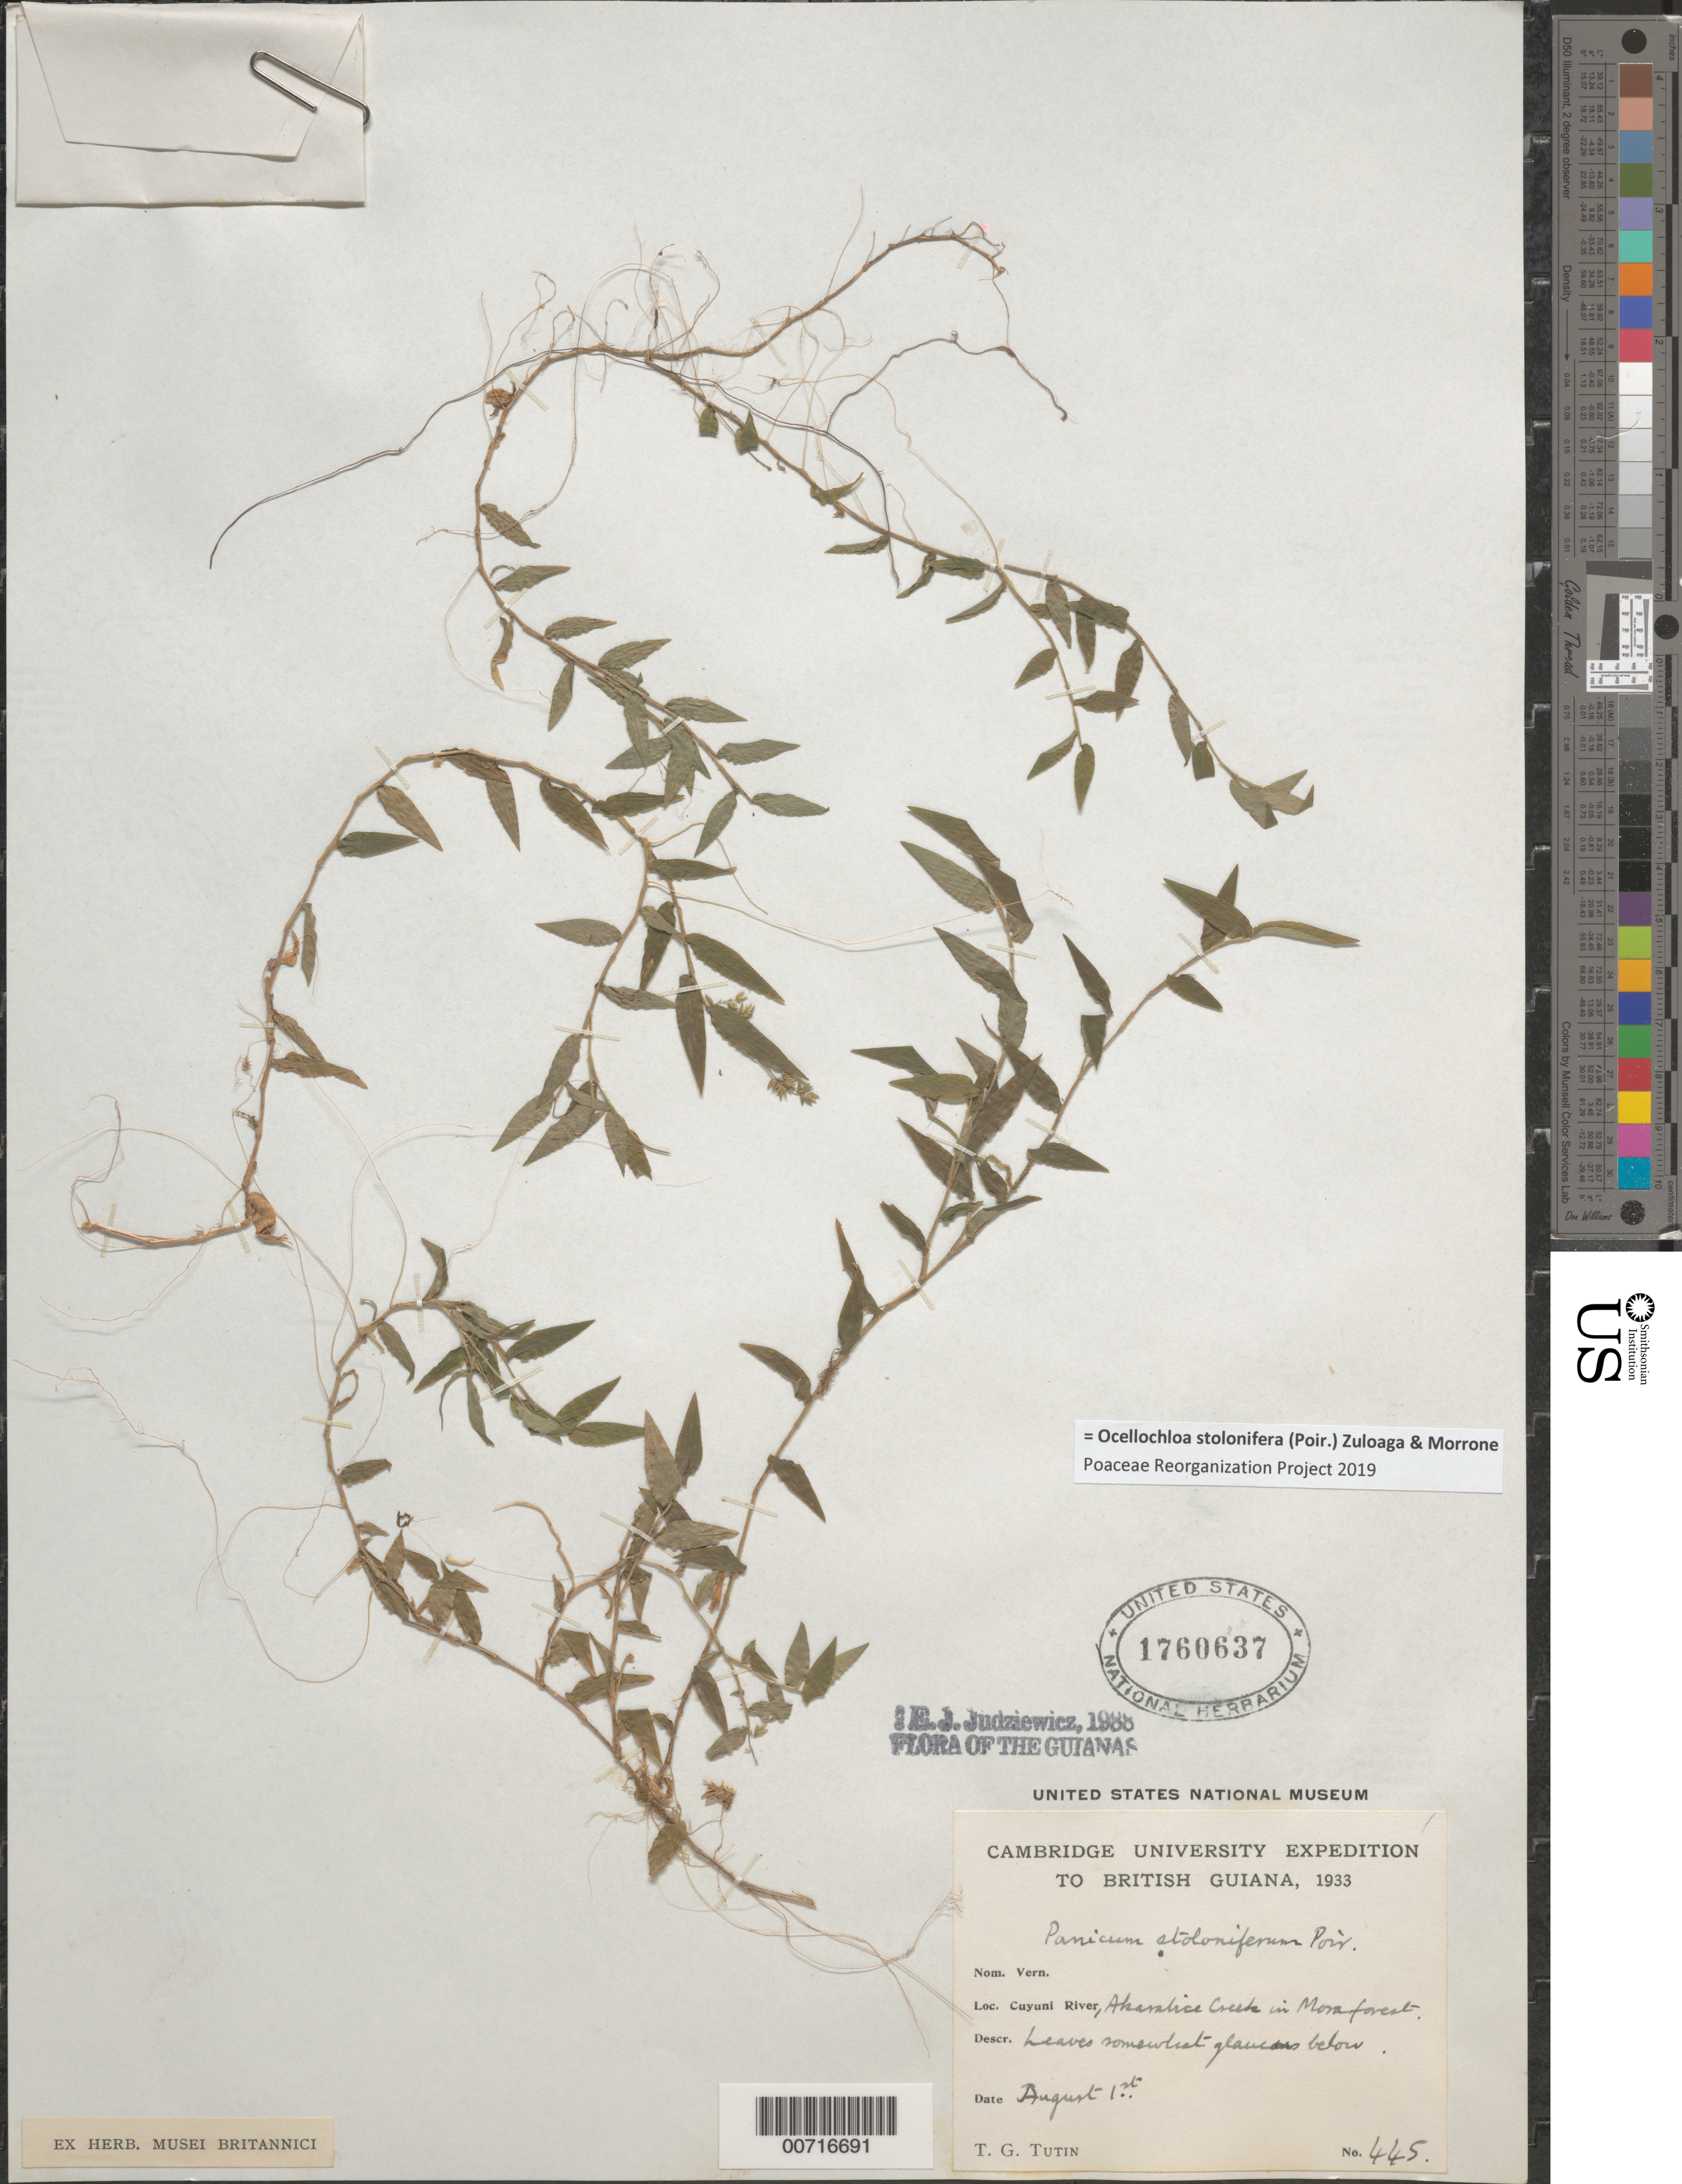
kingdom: Plantae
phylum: Tracheophyta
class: Liliopsida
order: Poales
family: Poaceae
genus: Panicum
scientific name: Panicum stoloniferum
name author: Poir.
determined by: Judziewicz, E. J.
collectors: T. G. Tutin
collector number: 445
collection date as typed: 1-Aug-33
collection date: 1933-08-01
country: Guyana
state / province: Cuyuni-Mazaruni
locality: Akarabice Creek, Cuyuni R.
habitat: Mora forest near a creek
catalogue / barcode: US 1760637